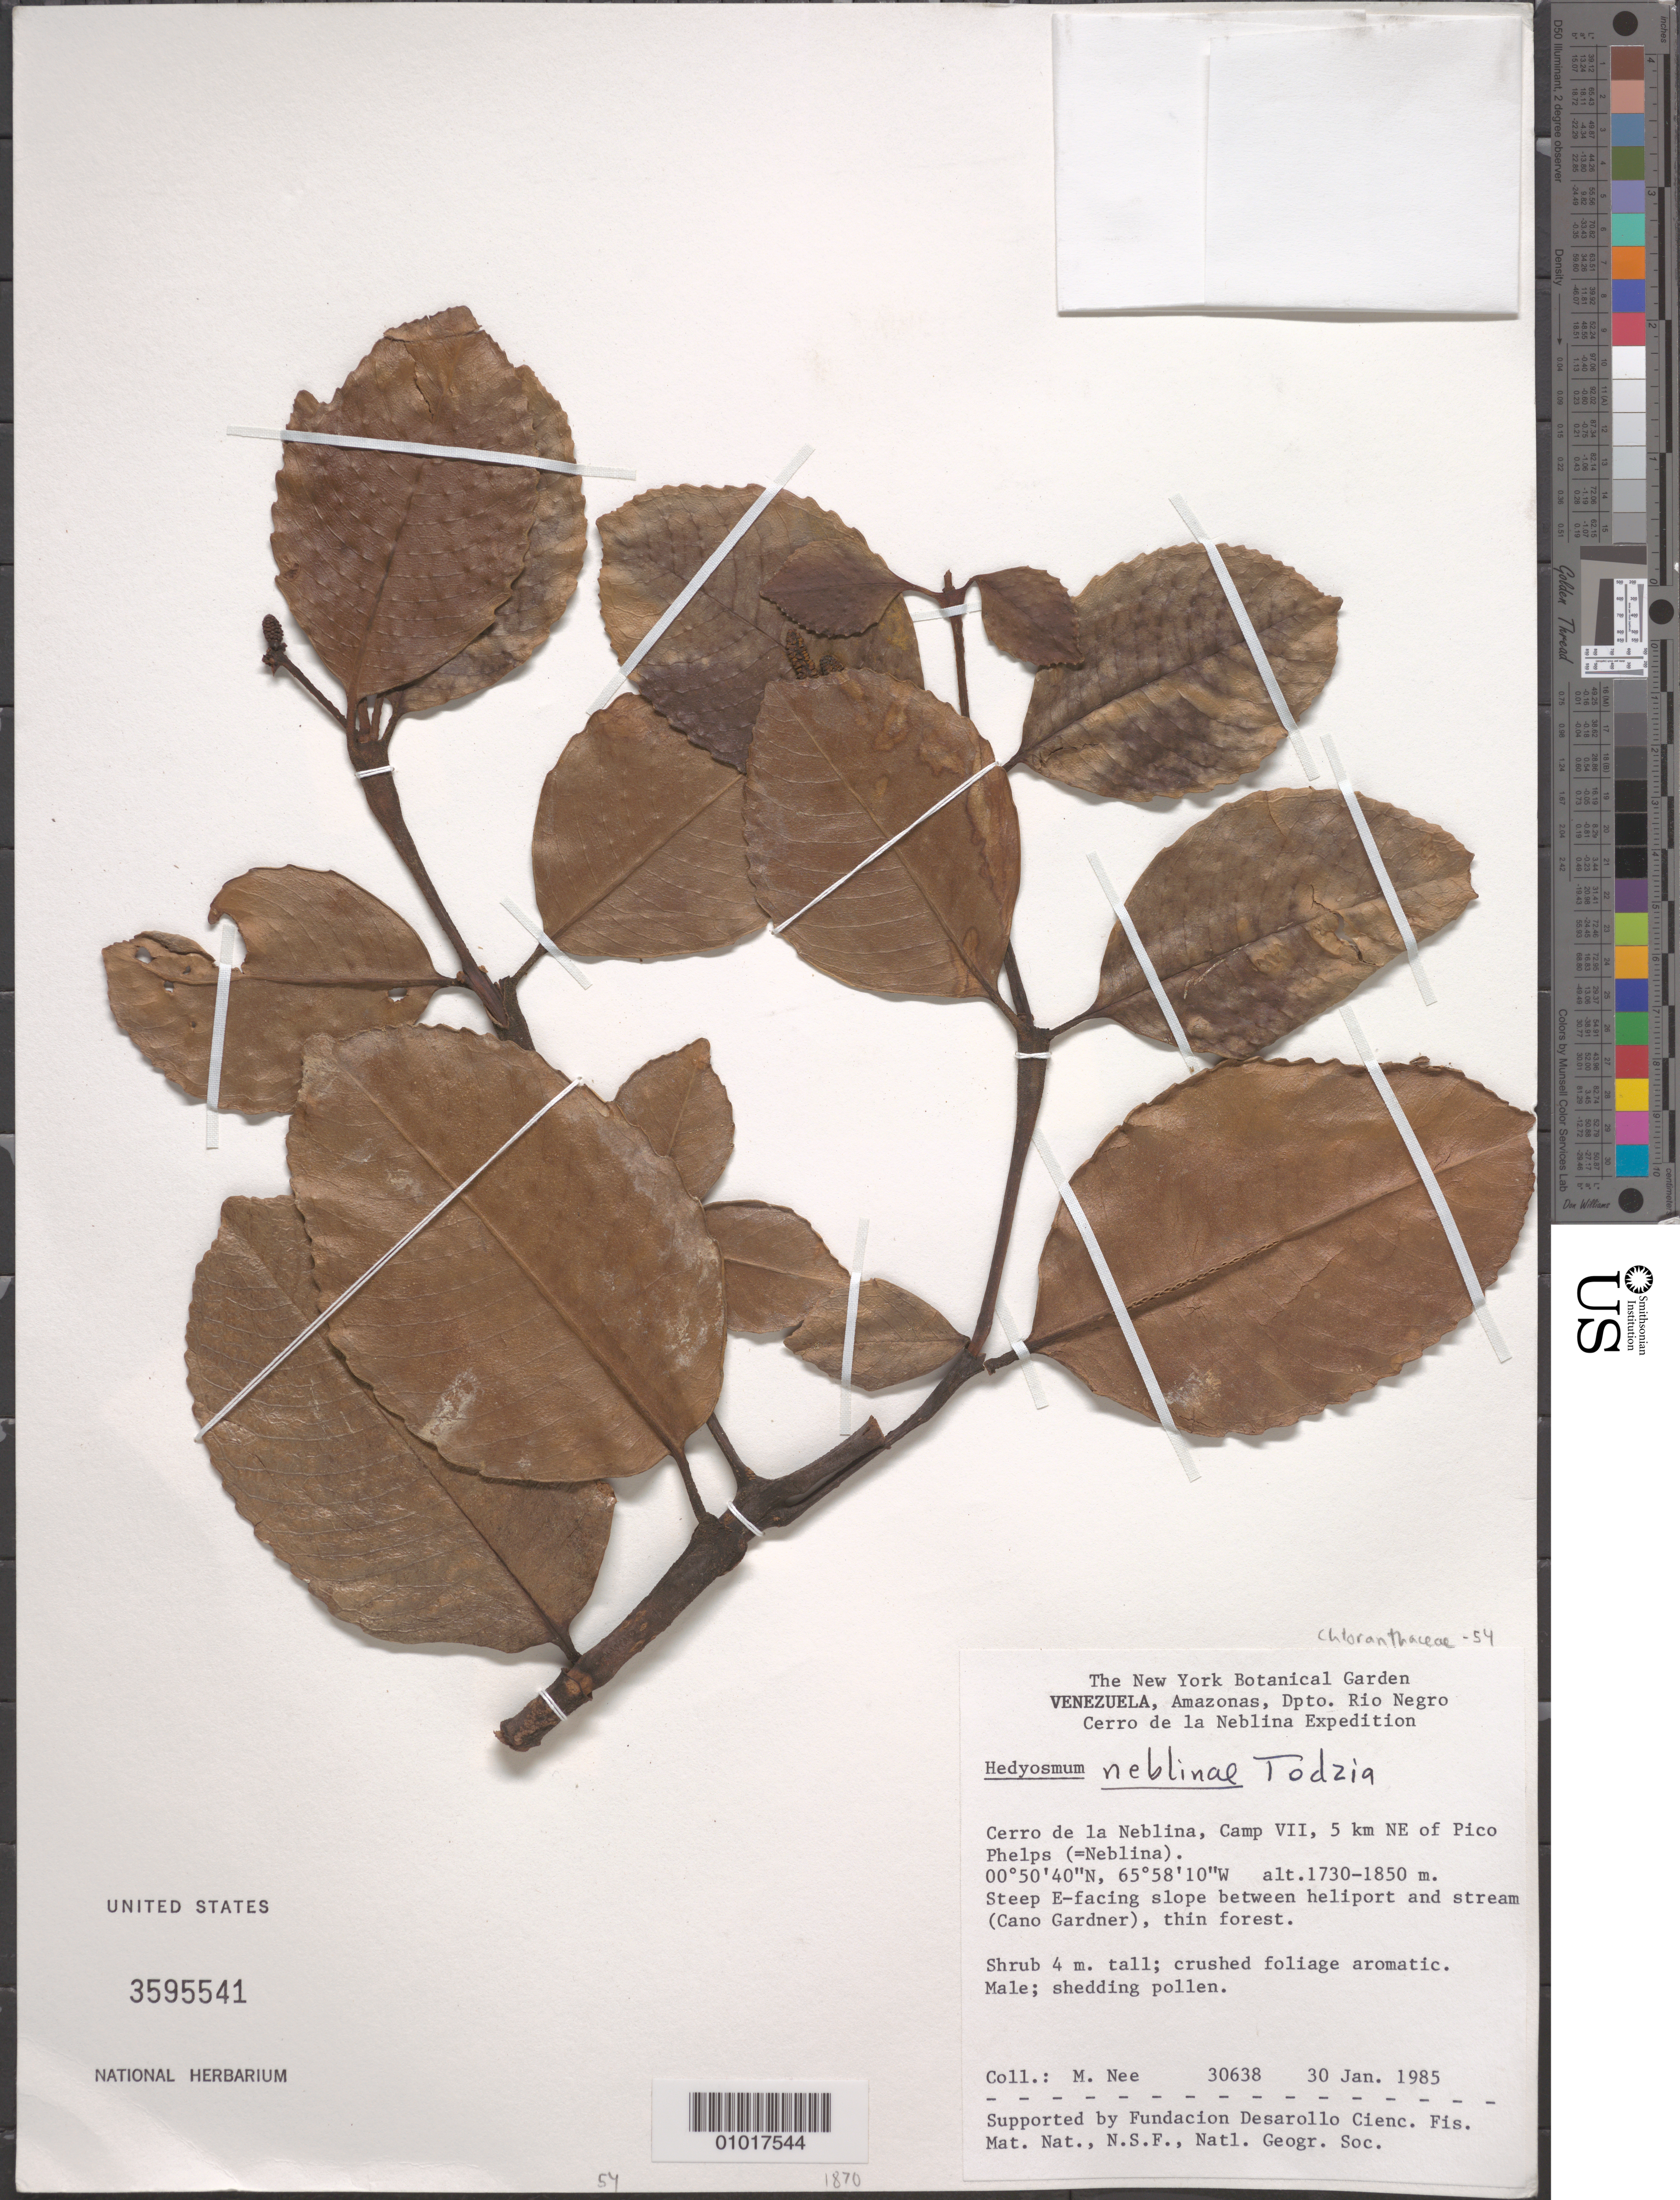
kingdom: Plantae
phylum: Tracheophyta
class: Magnoliopsida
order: Chloranthales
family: Chloranthaceae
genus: Hedyosmum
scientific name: Hedyosmum neblinae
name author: Todzia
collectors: M. Nee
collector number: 30638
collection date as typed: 30-Jan-85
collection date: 1985-01-30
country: Venezuela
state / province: Amazonas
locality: Cerro de la Neblina, Camp VII, 5 km NE of Pico Phelps (=Neblina)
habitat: Steep E-facing slope between heliport and stream (Cano Gardner), thin forest.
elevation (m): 1730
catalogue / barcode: US 3595541